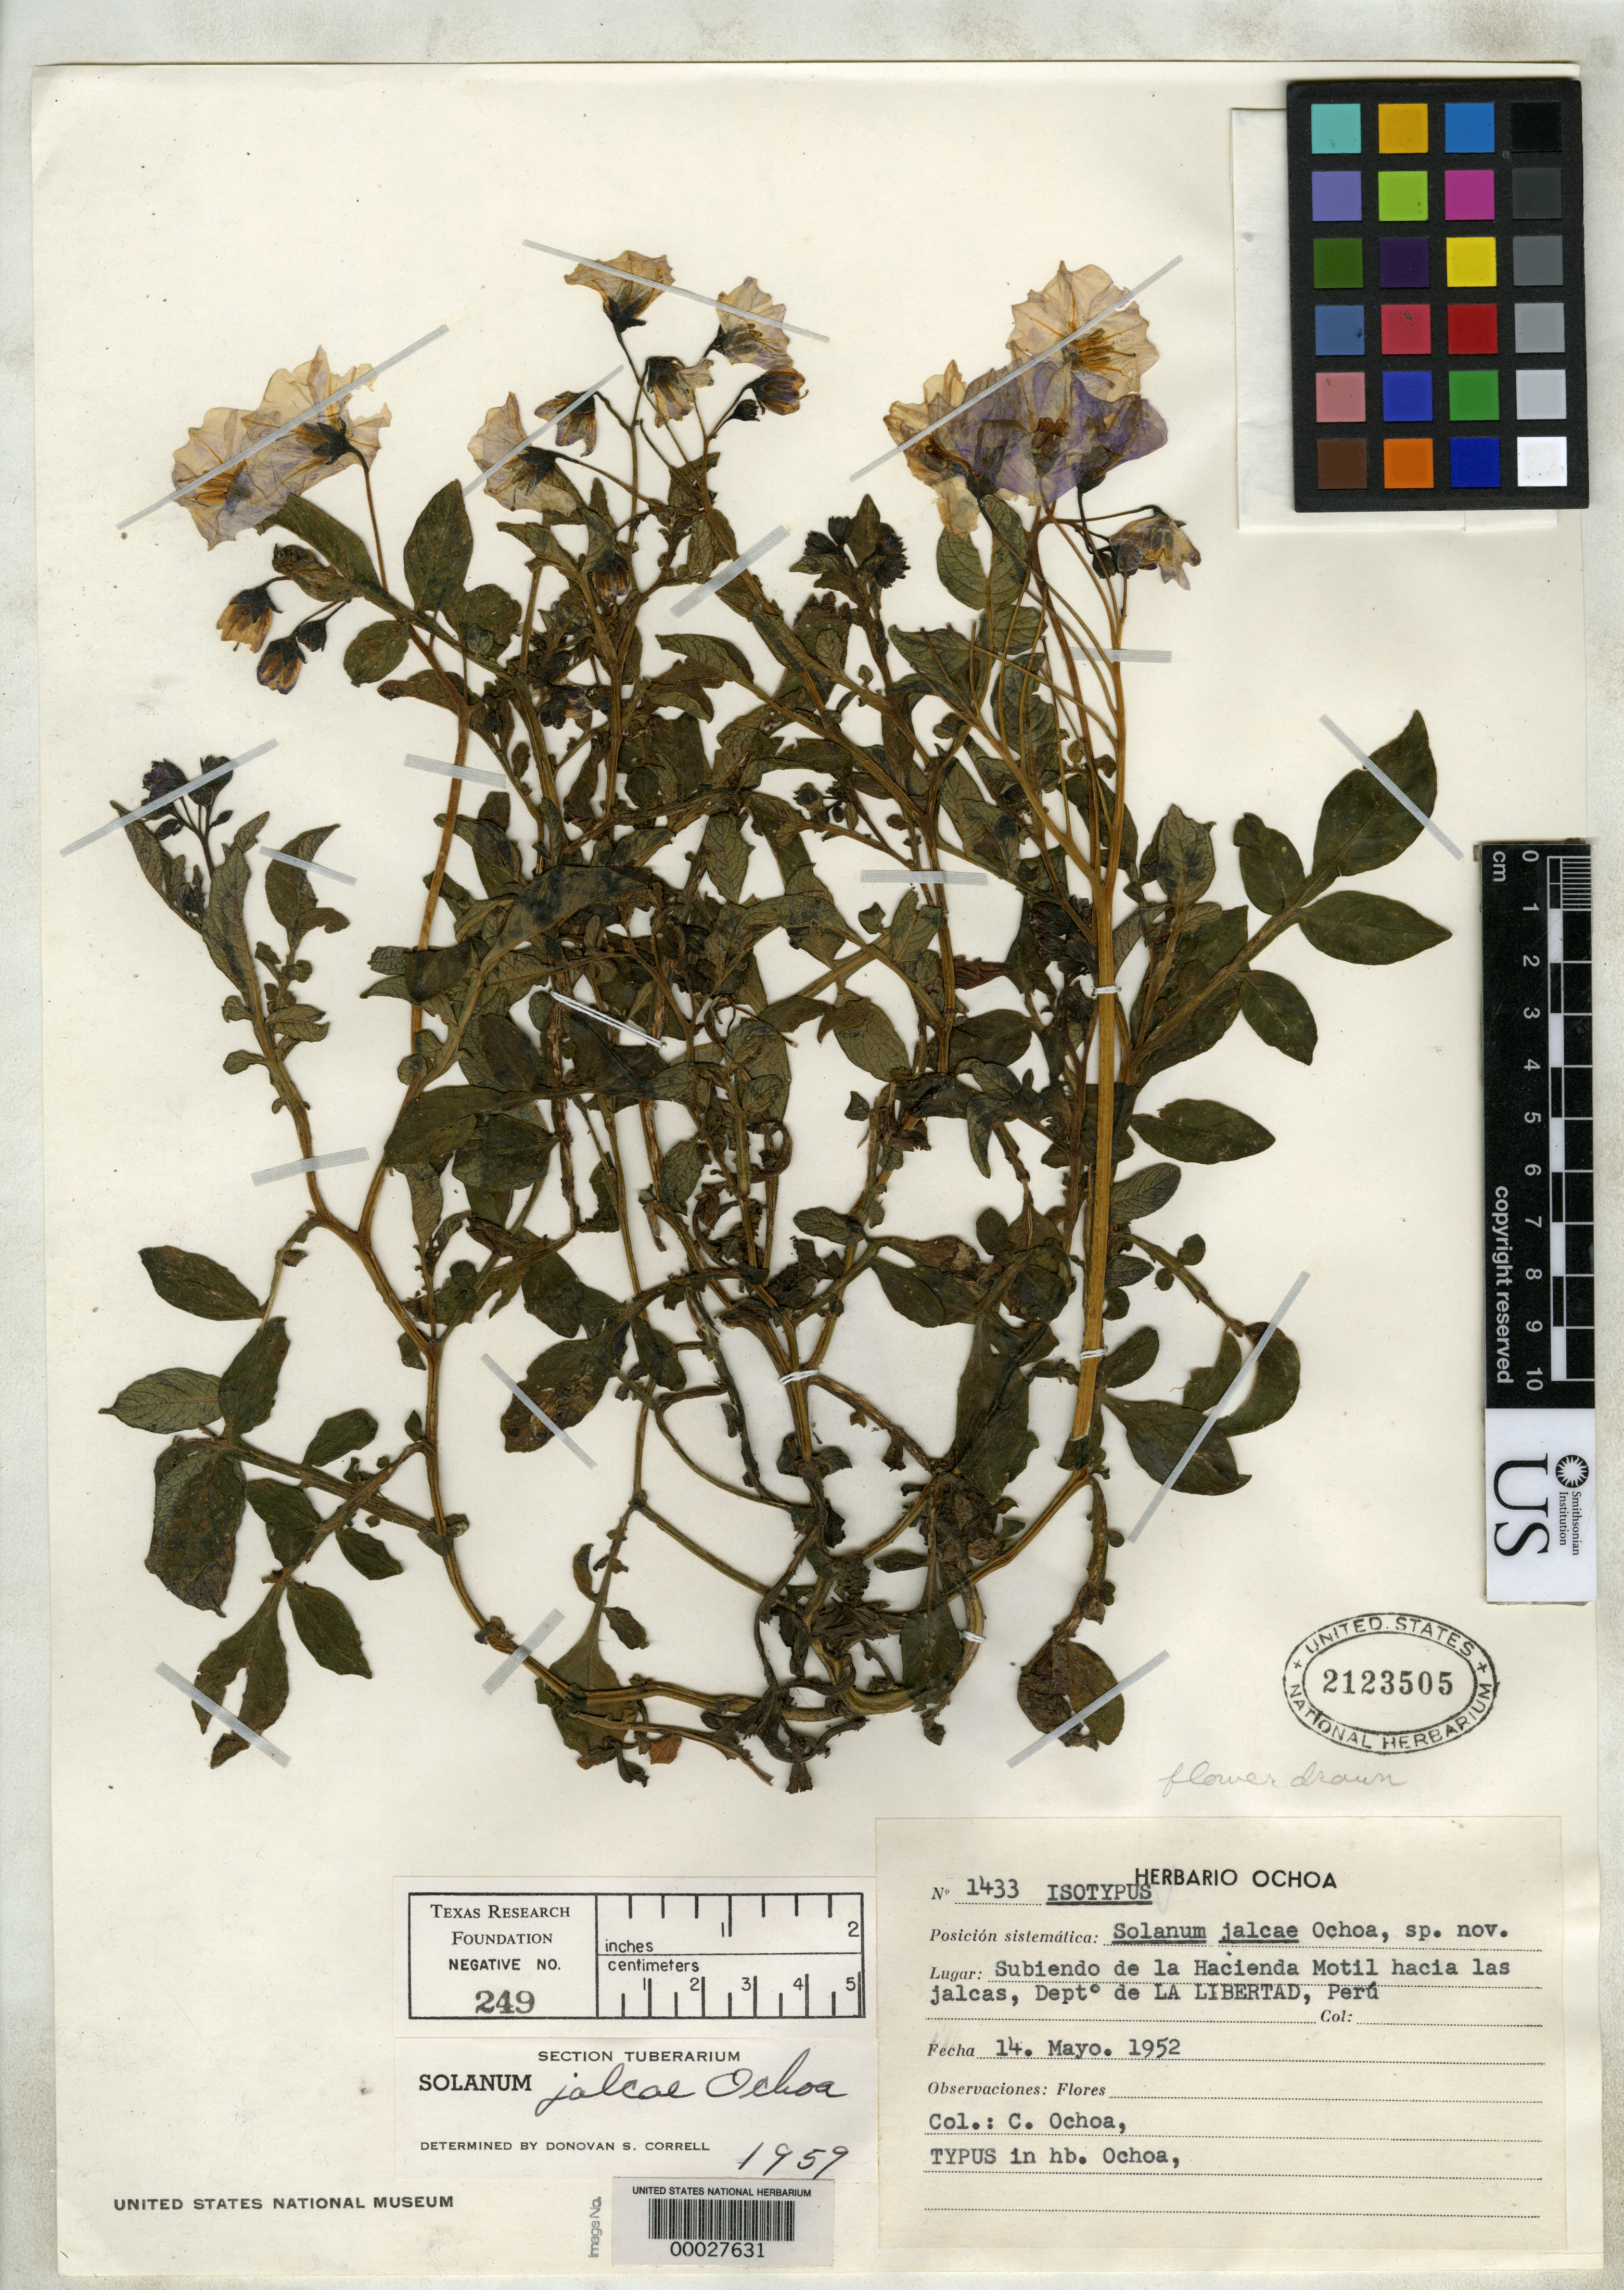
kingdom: Plantae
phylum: Tracheophyta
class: Magnoliopsida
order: Solanales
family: Solanaceae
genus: Solanum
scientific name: Solanum jalcae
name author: Ochoa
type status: Isotype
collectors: C. M. Ochoa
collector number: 1433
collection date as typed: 14 May 1952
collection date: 1952-05-14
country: Peru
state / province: La Libertad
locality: Up from Hacienda Motil towards Jalcas.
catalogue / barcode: US 2123505